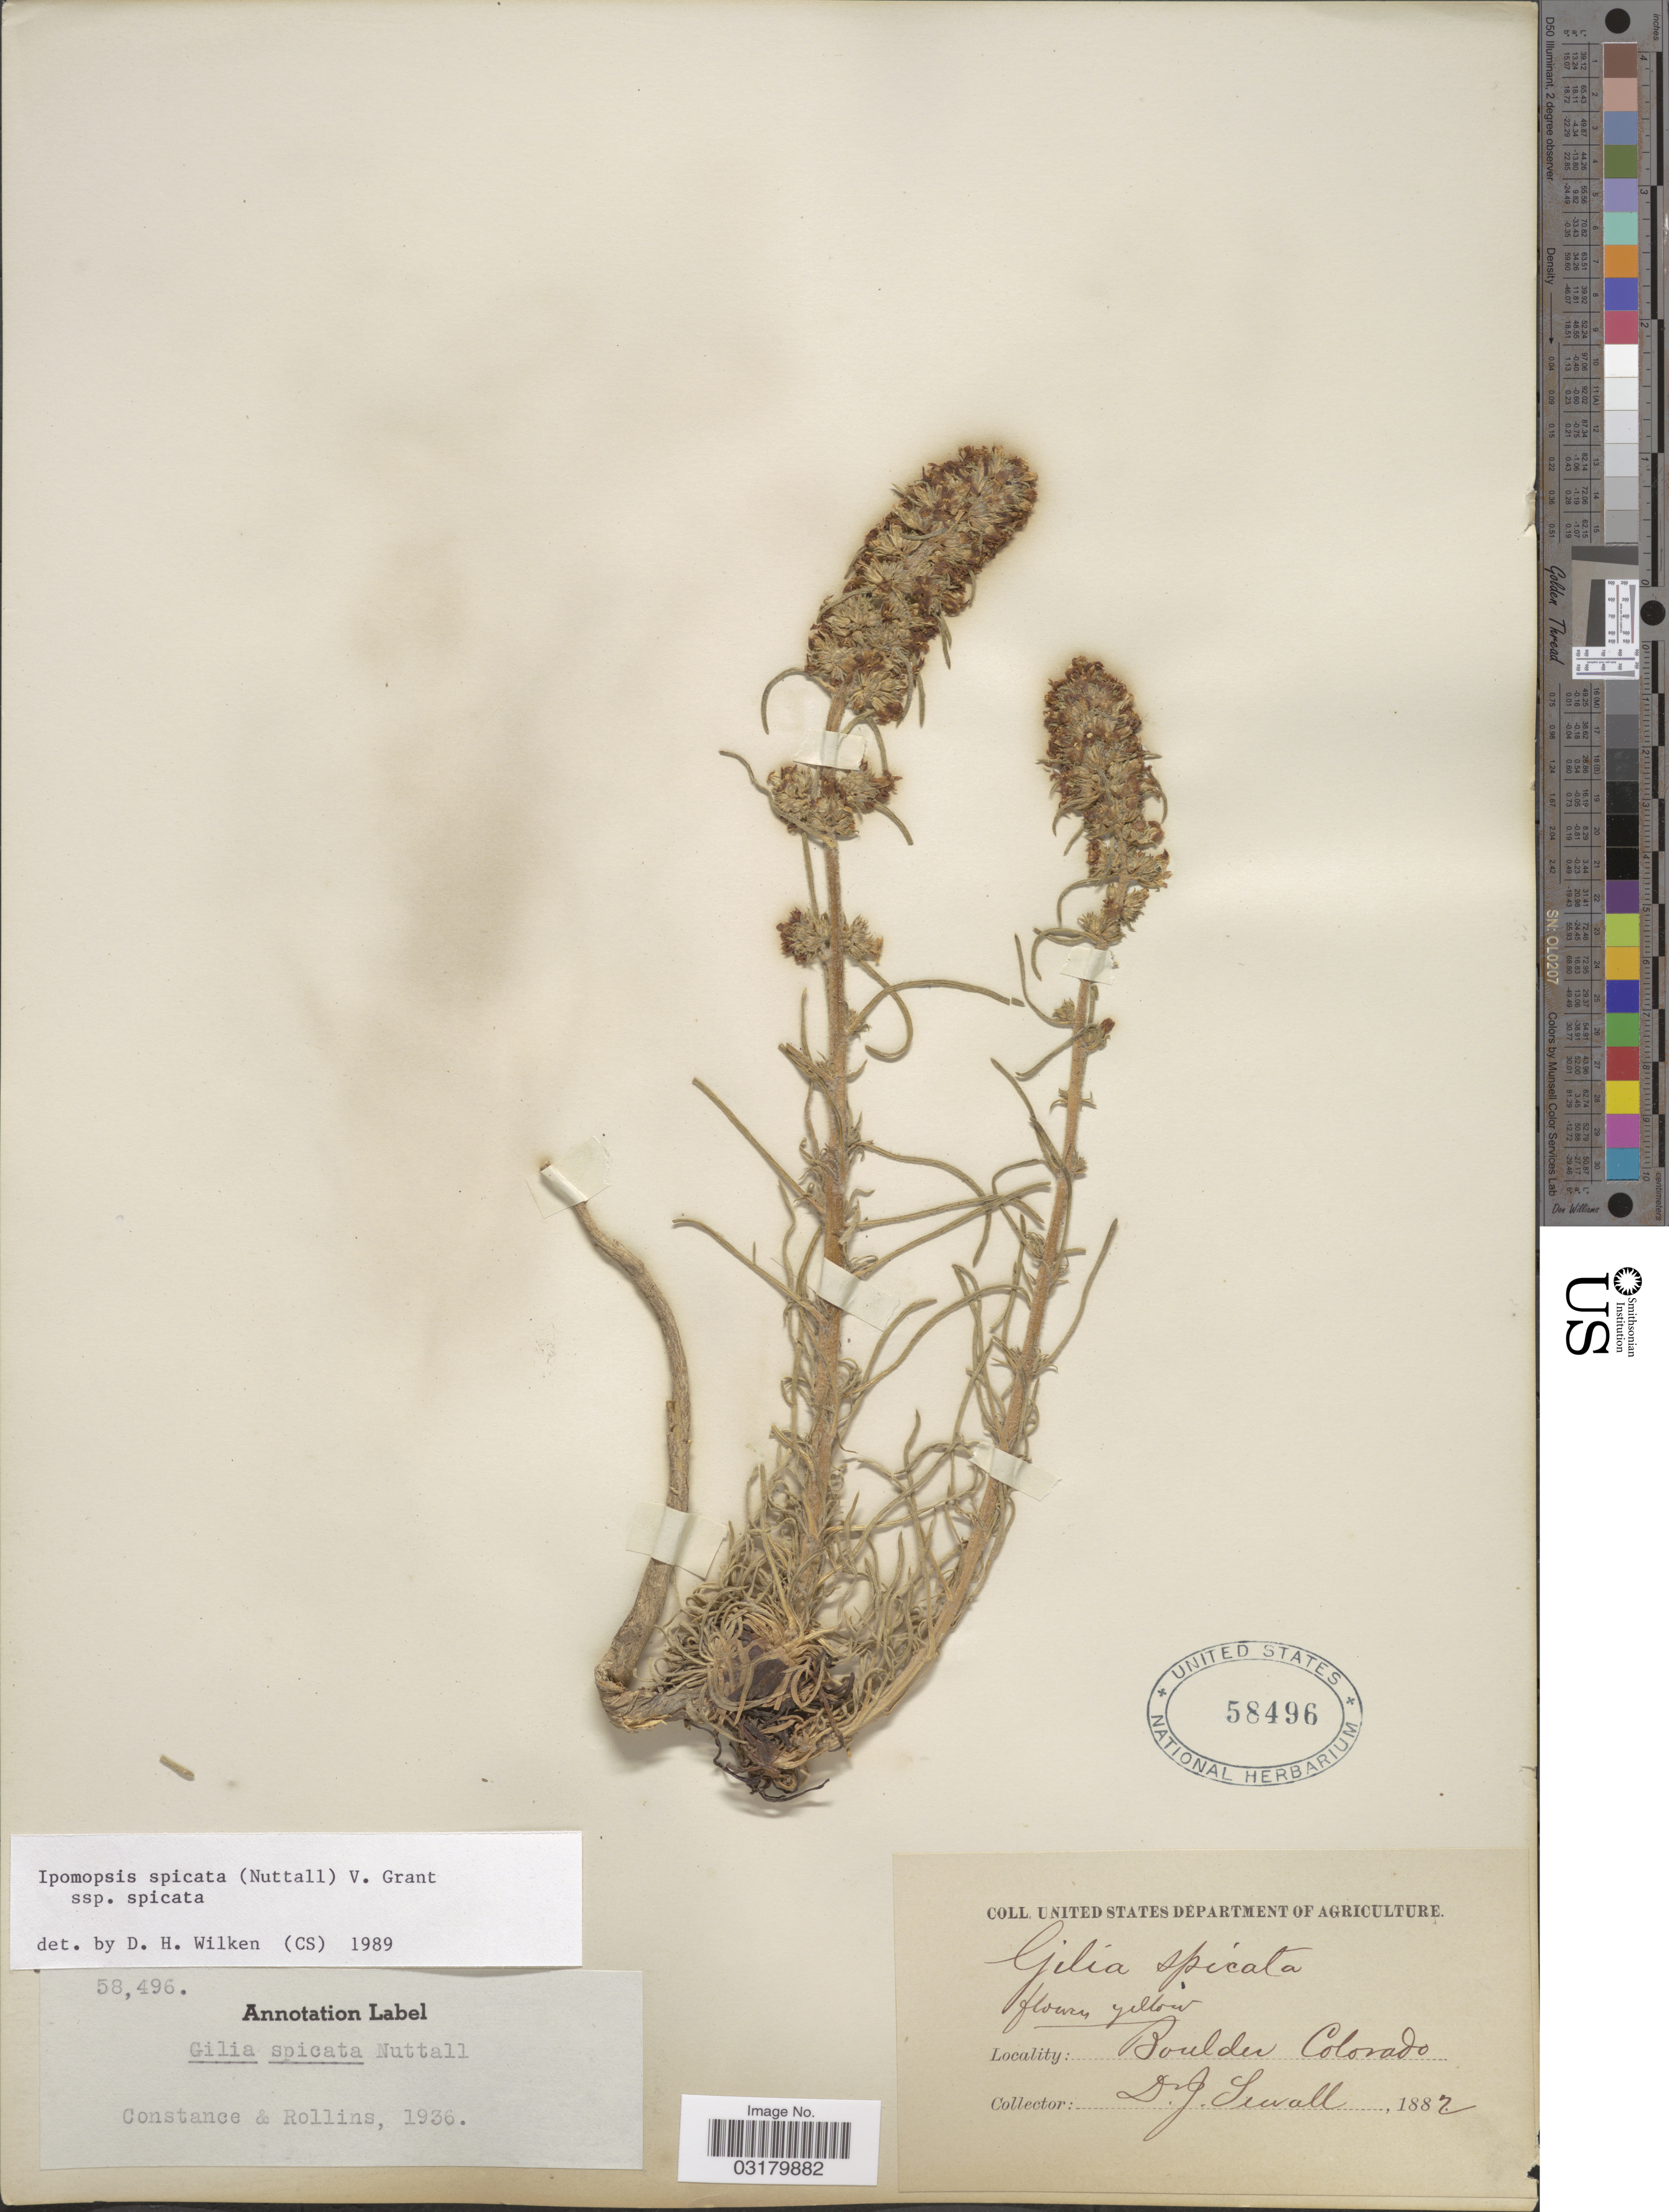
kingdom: Plantae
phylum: Tracheophyta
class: Magnoliopsida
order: Ericales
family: Polemoniaceae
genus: Ipomopsis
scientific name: Ipomopsis spicata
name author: (Nutt.) V.E. Grant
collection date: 1882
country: United States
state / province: Colorado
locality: Boulder.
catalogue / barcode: US 58496